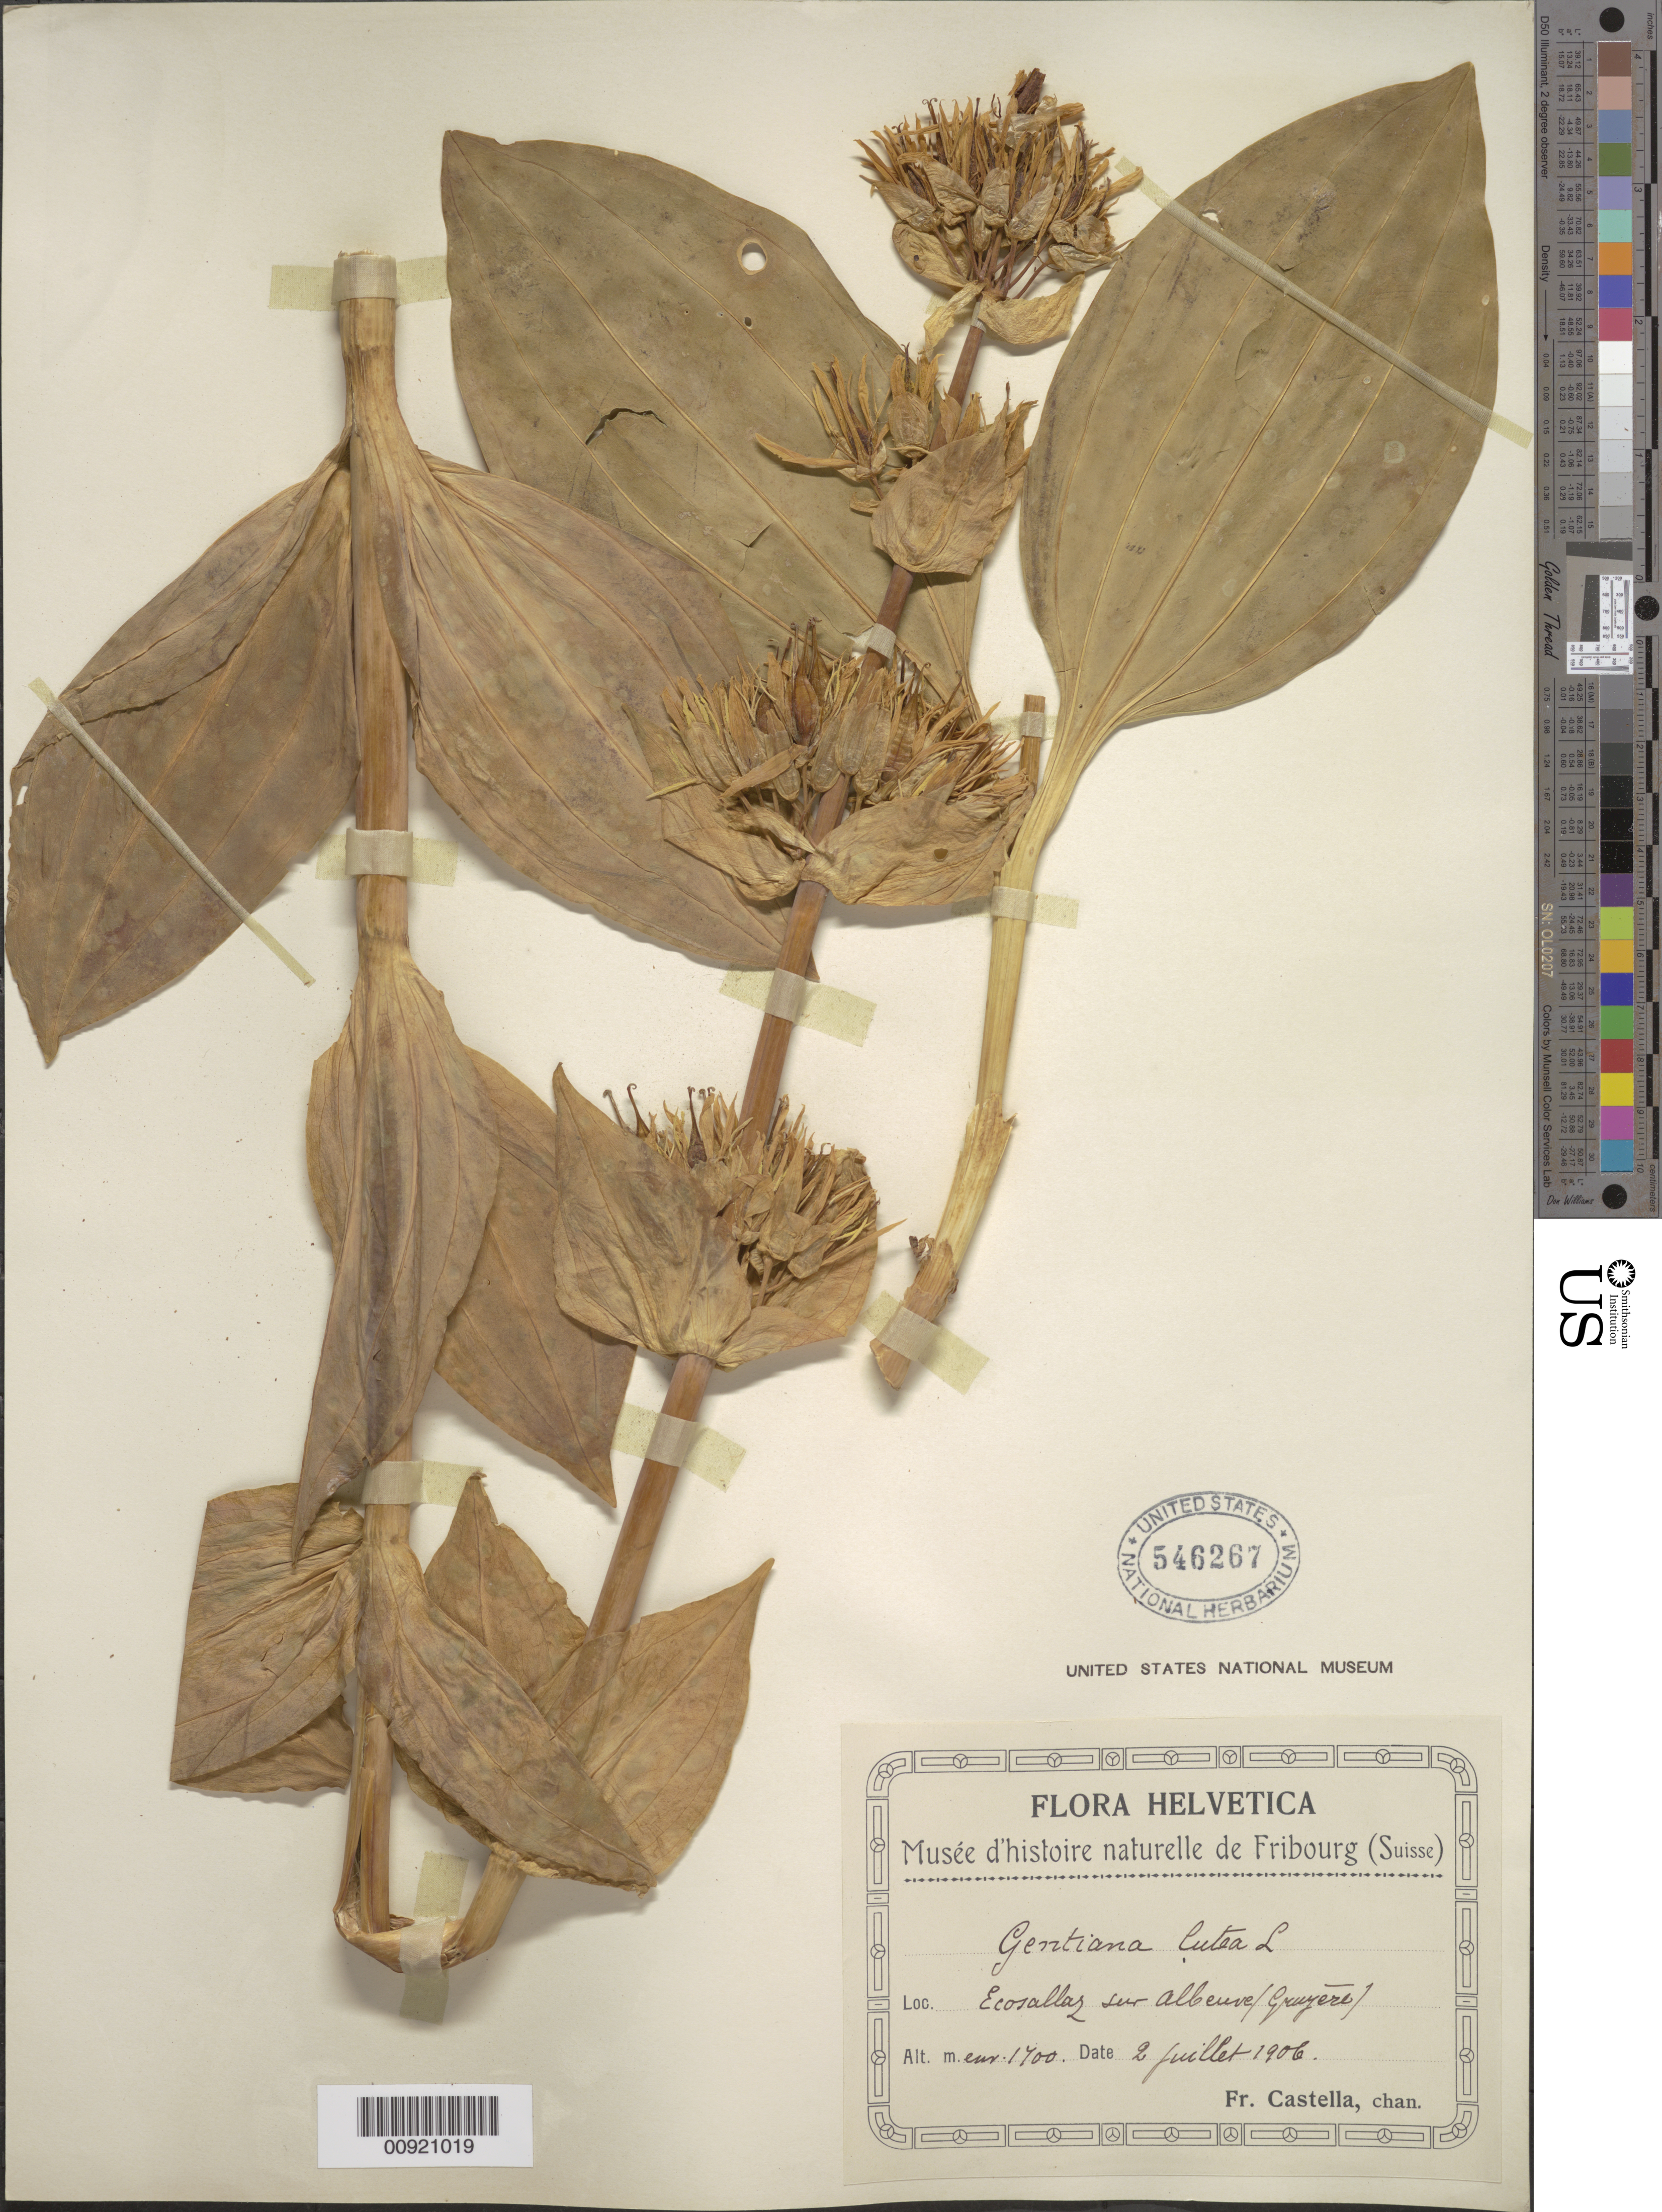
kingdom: Plantae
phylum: Tracheophyta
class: Magnoliopsida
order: Gentianales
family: Gentianaceae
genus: Gentiana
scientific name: Gentiana lutea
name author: L.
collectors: Fr. Castella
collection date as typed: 02 Jul 1906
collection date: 1906-07-02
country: Switzerland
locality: Cosallay suo albeuve/ grugere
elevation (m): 1700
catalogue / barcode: US 546267